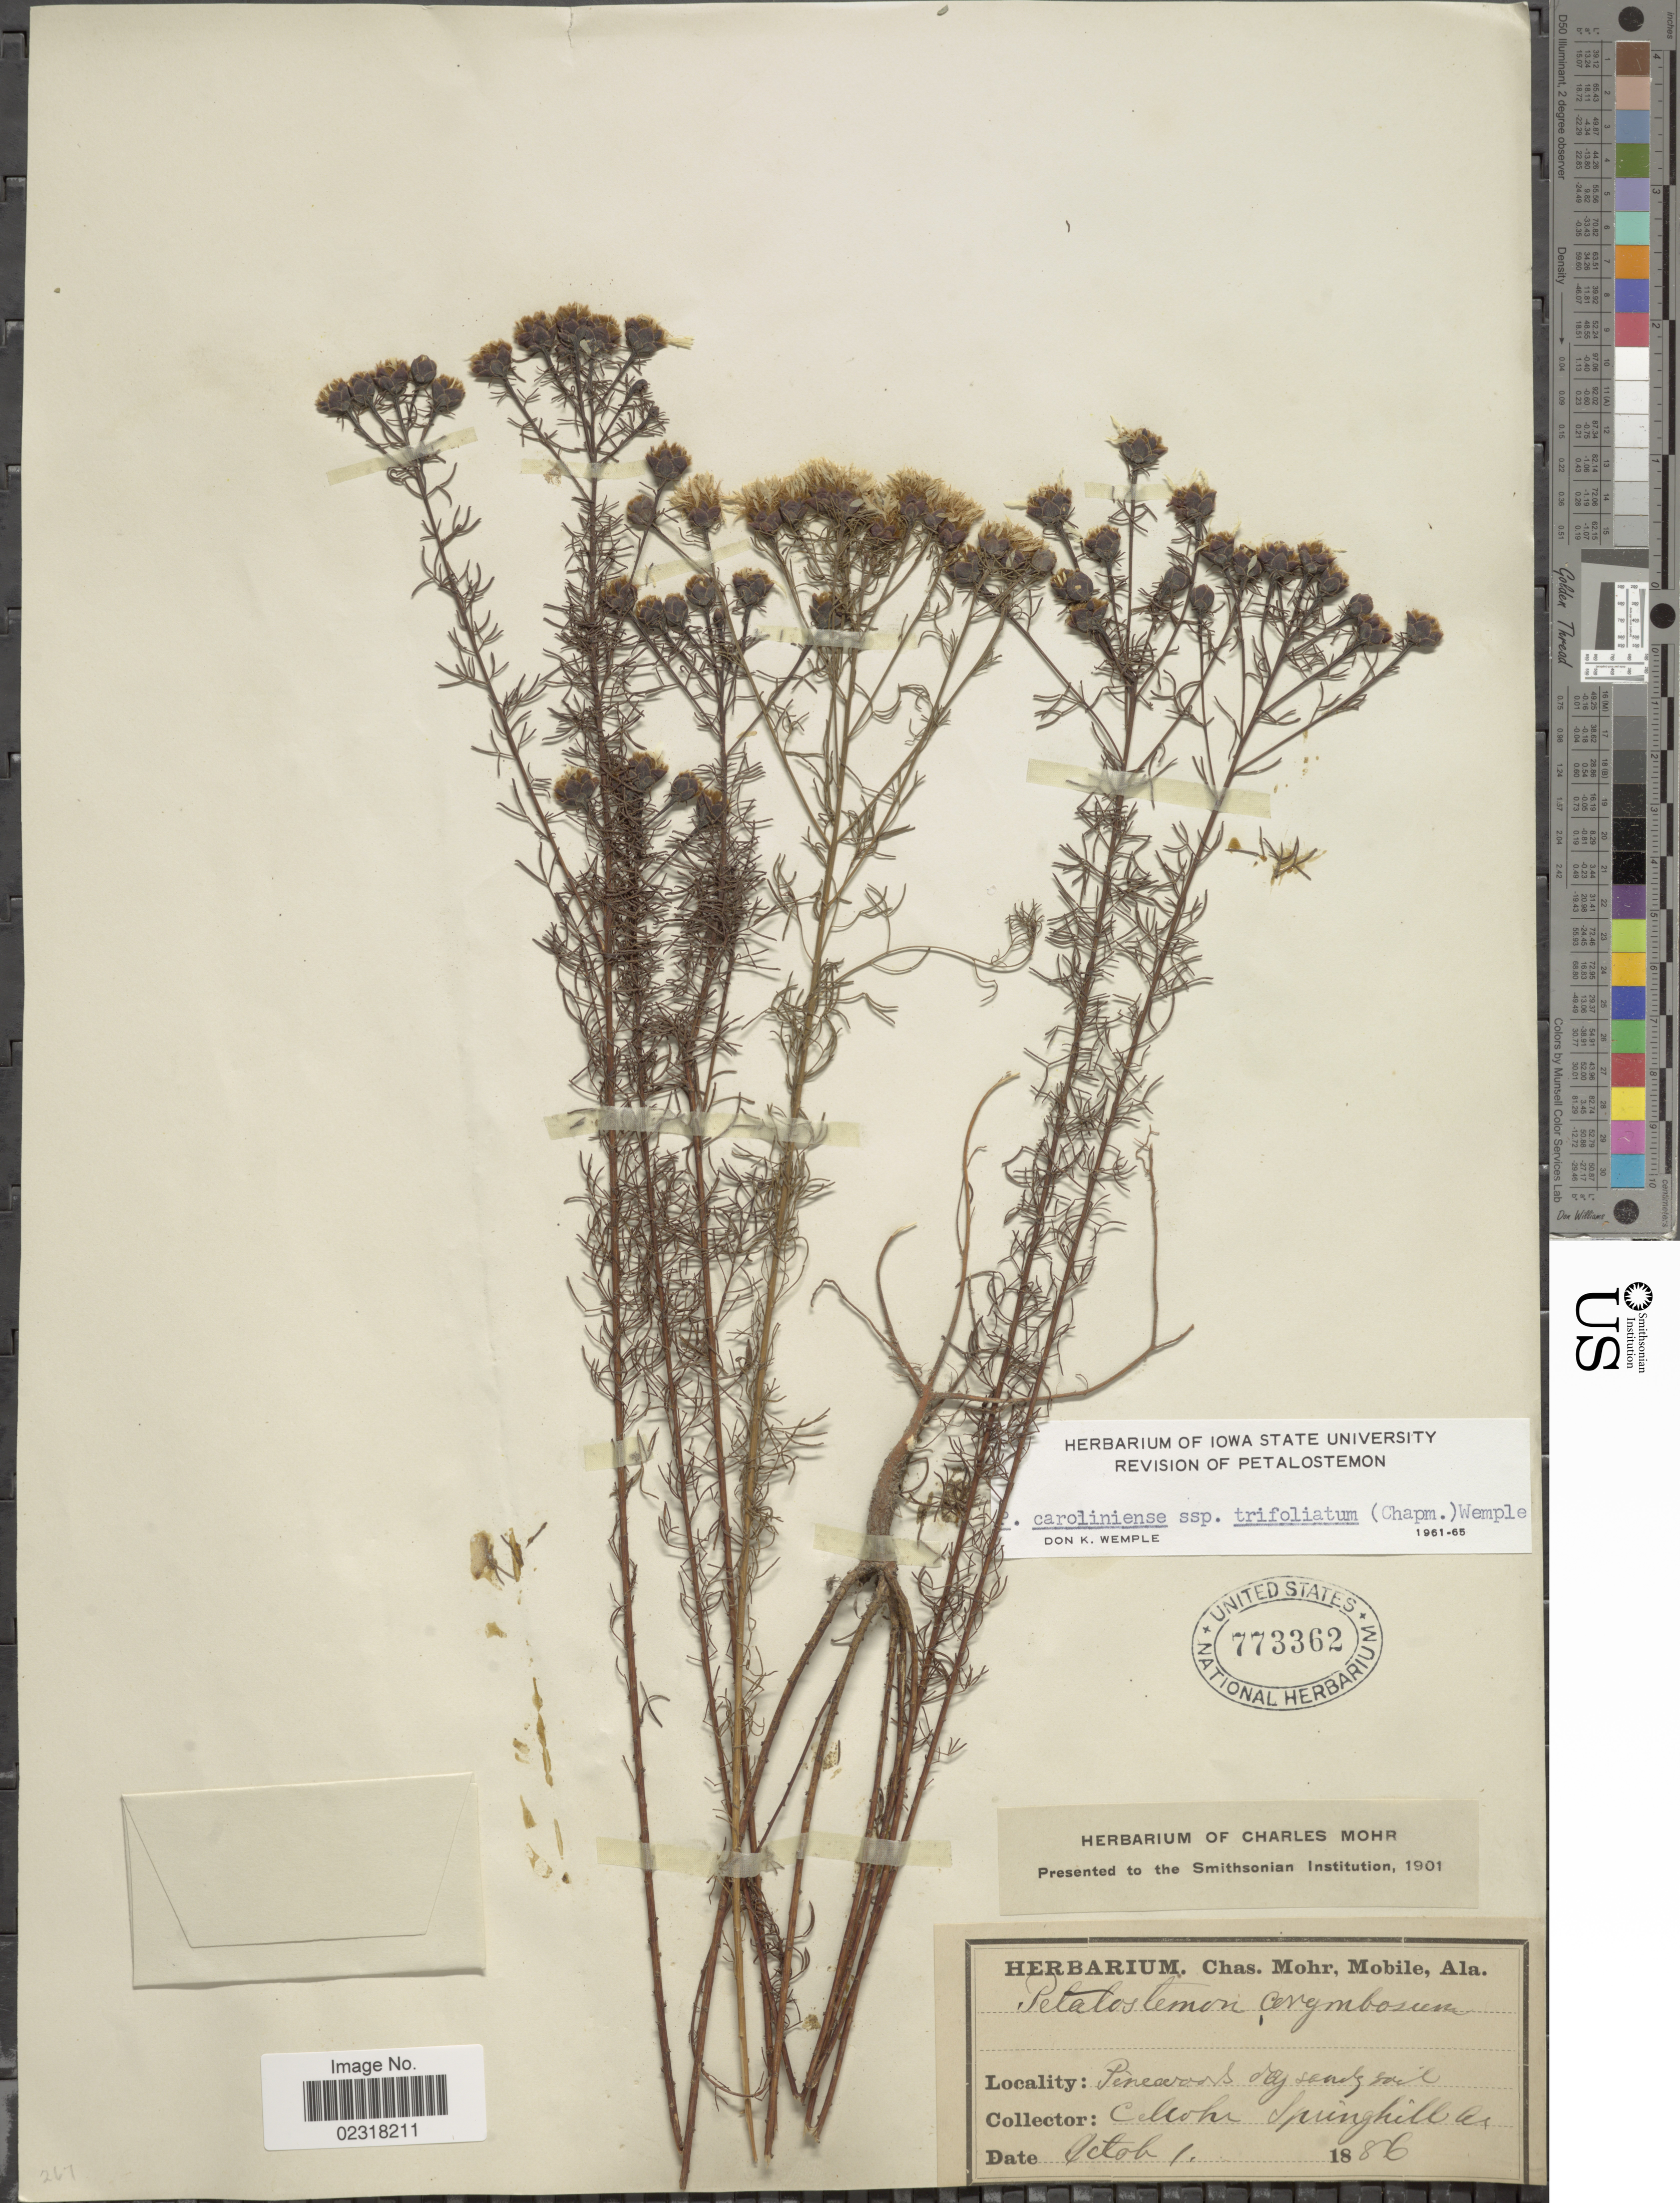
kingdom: Plantae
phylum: Tracheophyta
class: Magnoliopsida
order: Fabales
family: Fabaceae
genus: Dalea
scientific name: Dalea pinnata var. trifoliata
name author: (Chapman) Barneby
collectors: C. T. Mohr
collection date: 1886-10-01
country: United States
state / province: Alabama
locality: Pinewoods dry sandy soil, Springhill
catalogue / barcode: US 773362